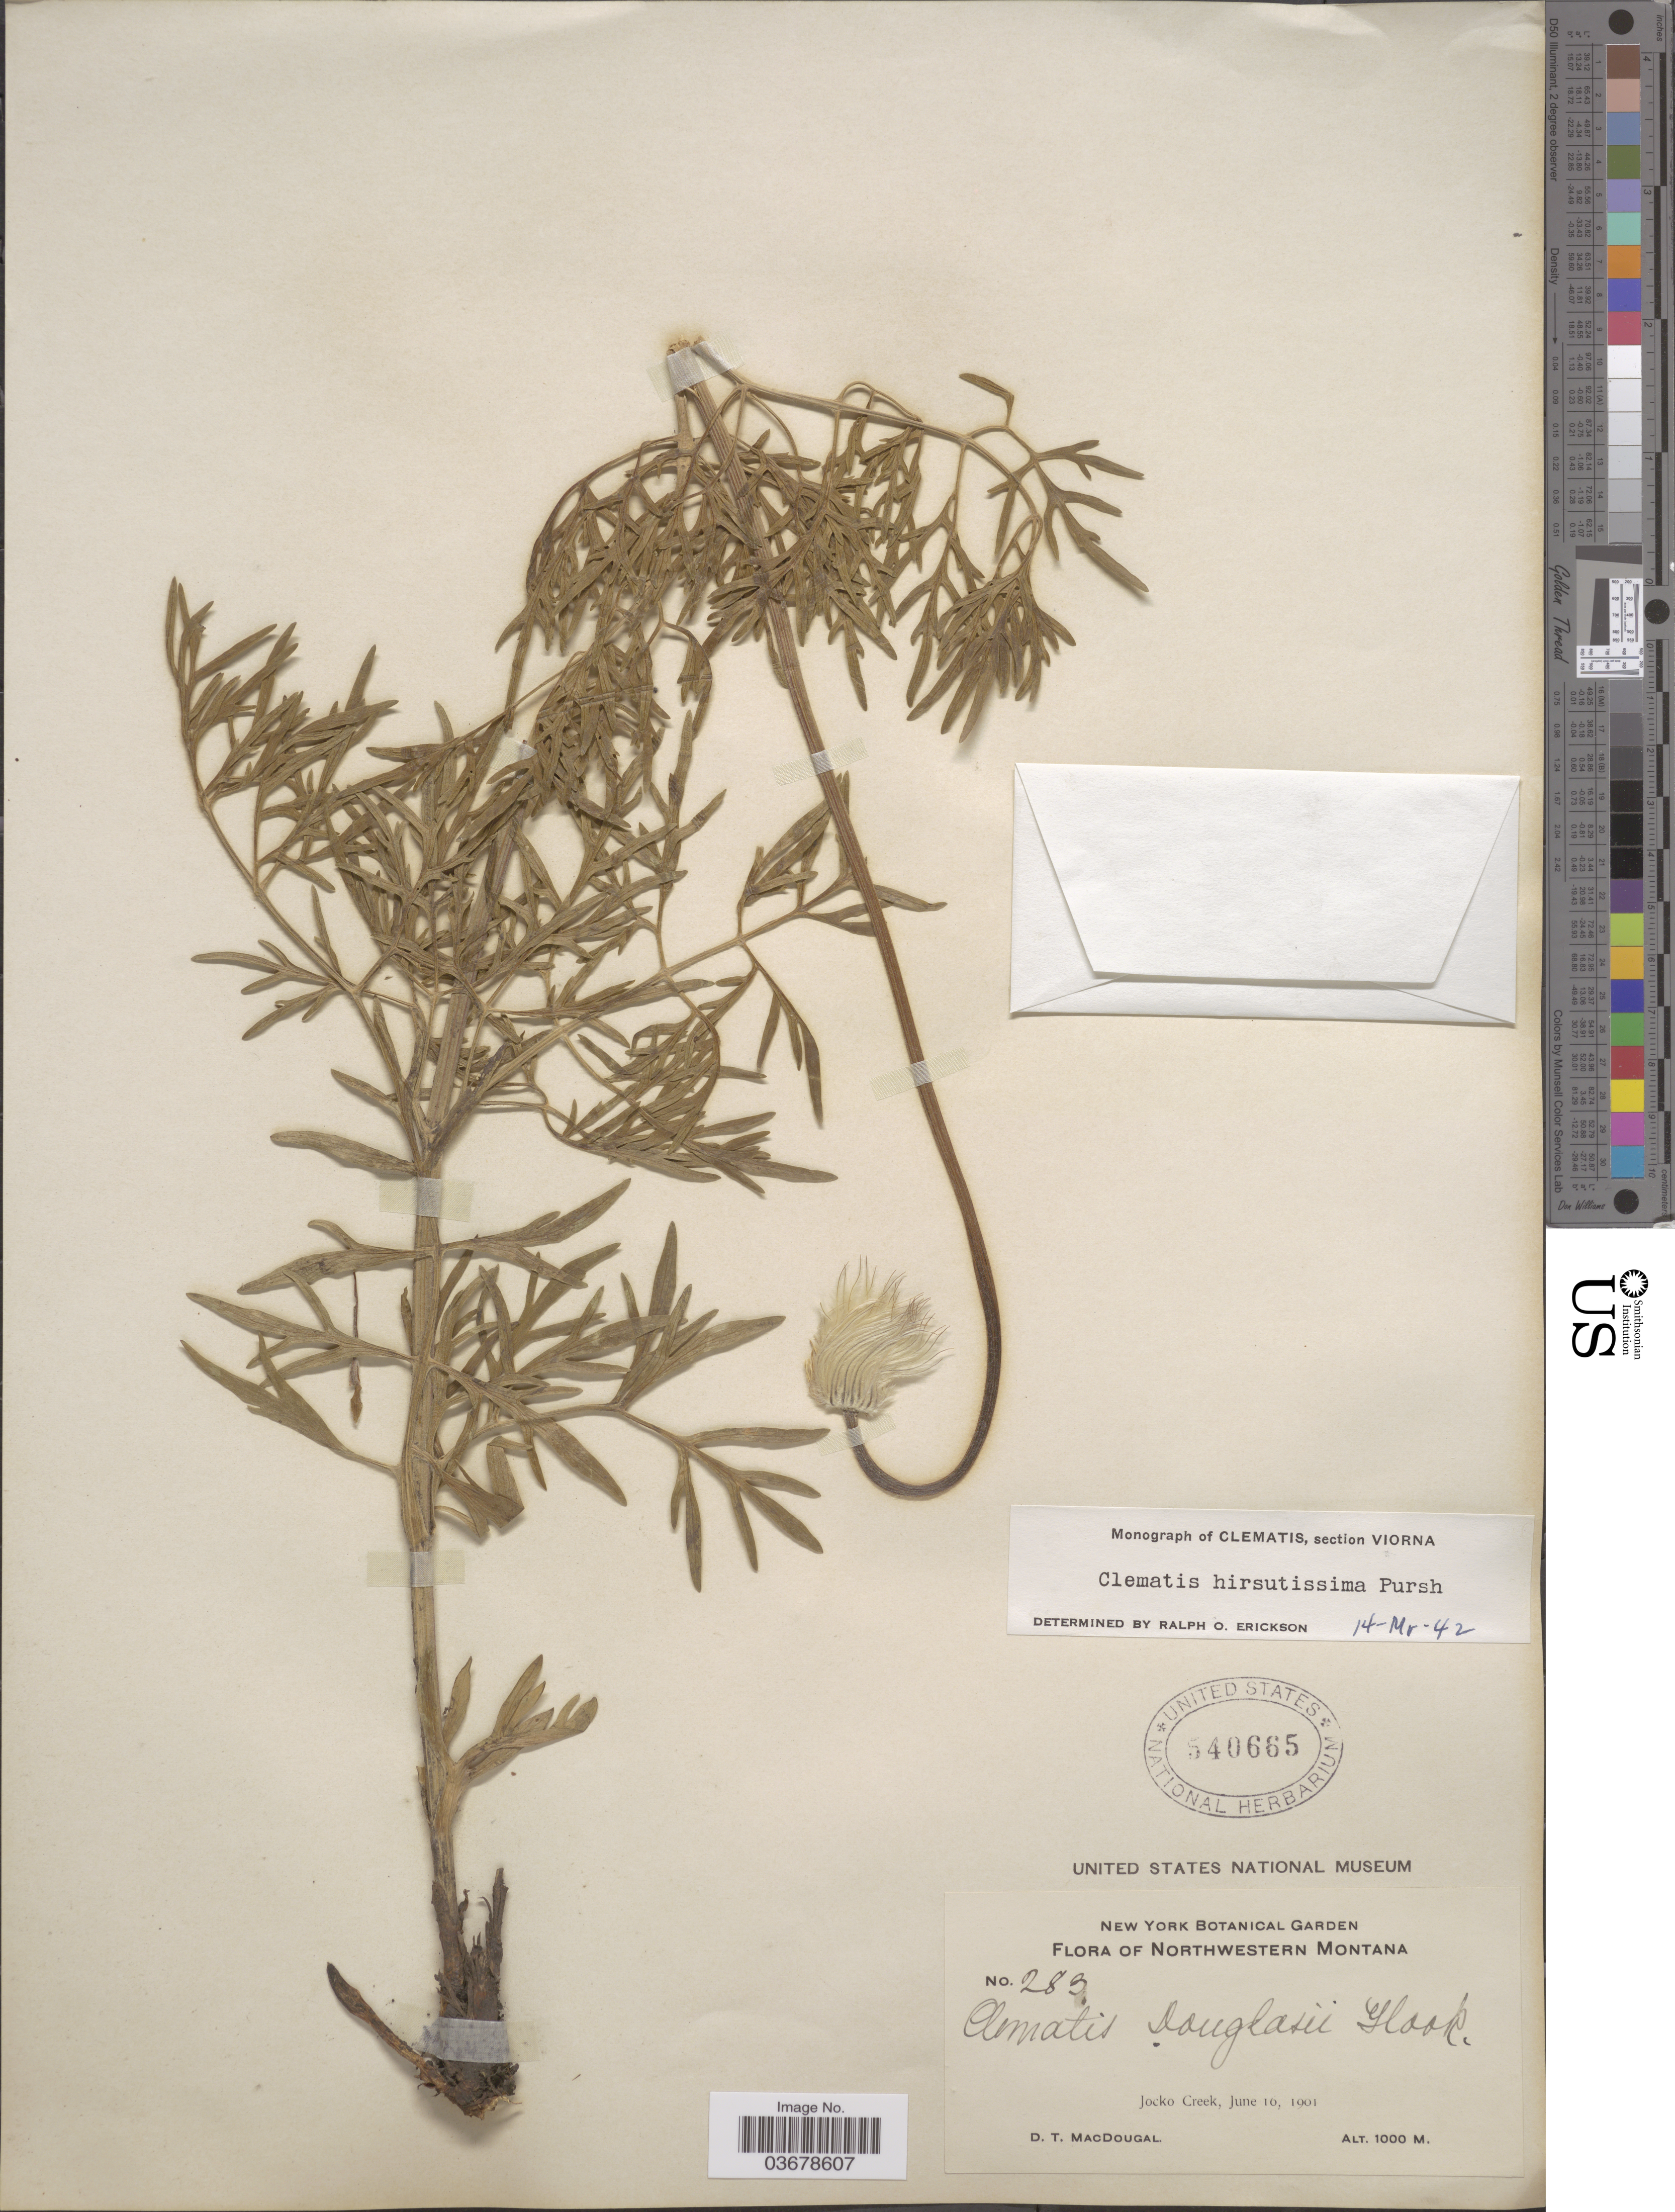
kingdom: Plantae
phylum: Tracheophyta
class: Magnoliopsida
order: Ranunculales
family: Ranunculaceae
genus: Clematis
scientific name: Clematis viorna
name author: L.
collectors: D. T. MacDougal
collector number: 283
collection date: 1901-06-16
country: United States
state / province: Montana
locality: Northwestern Montana. Jocko Creek.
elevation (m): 1000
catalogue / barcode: US 540665